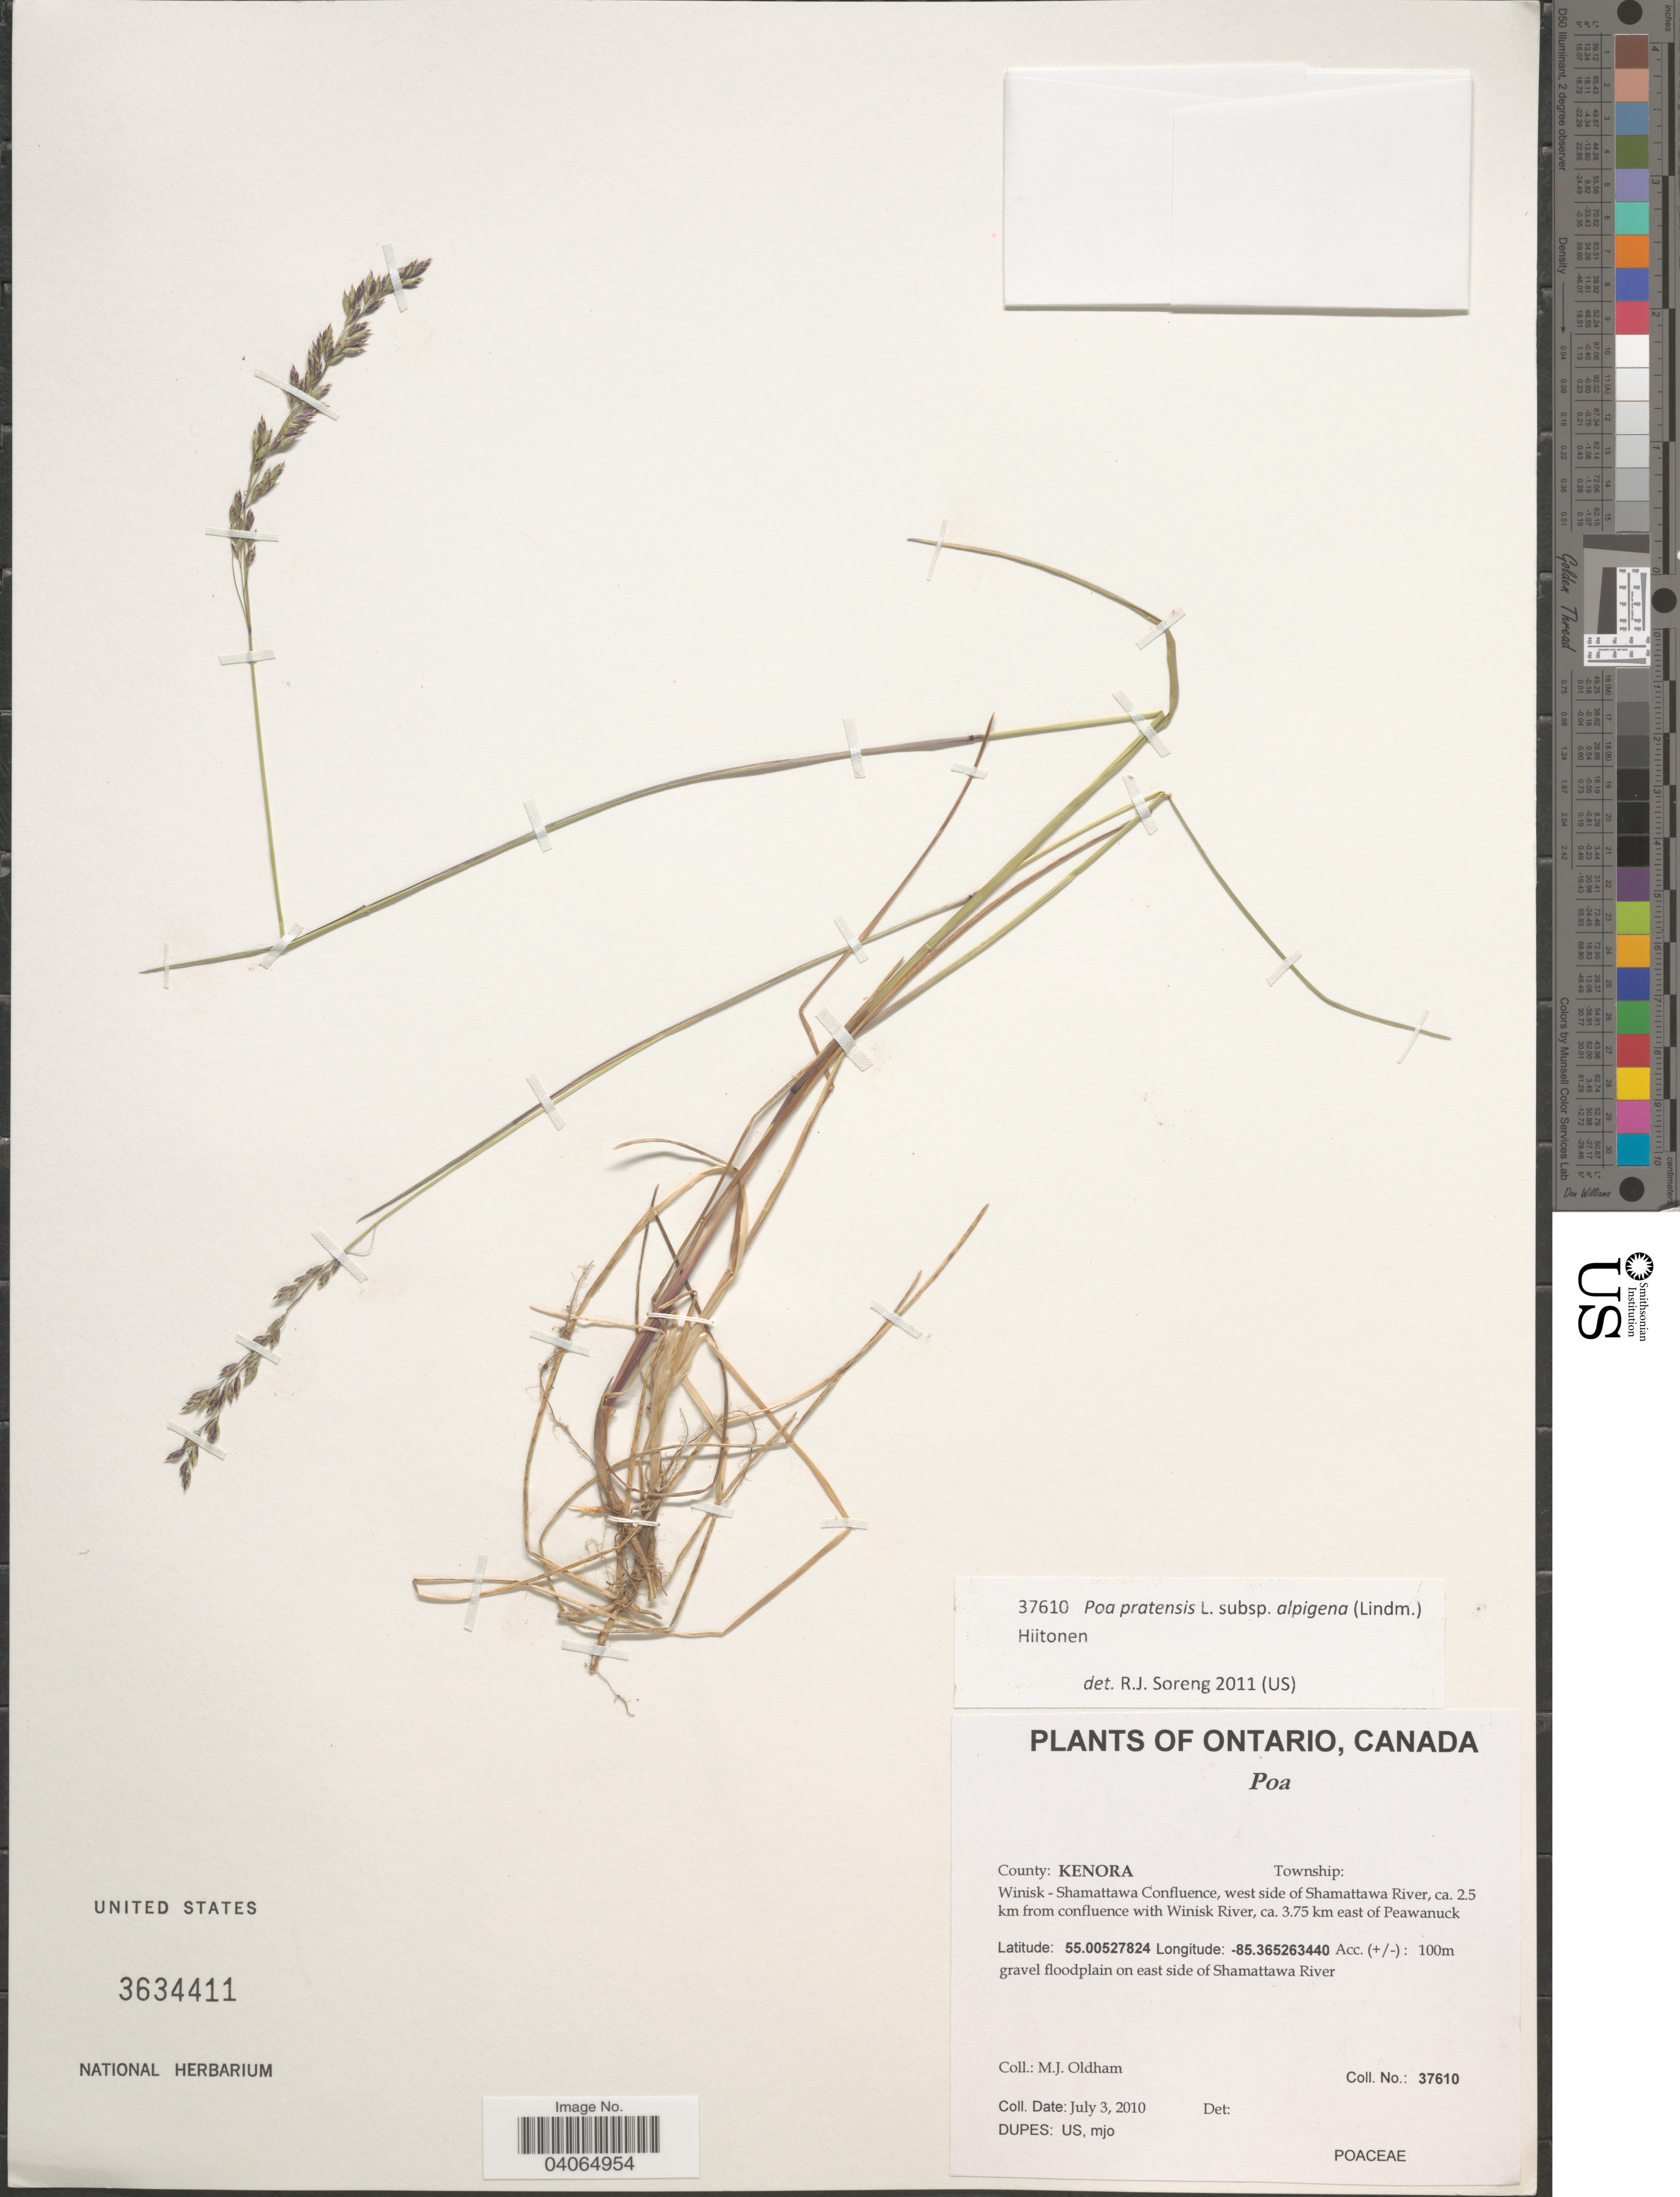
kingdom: Plantae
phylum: Tracheophyta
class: Liliopsida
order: Poales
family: Poaceae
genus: Poa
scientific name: Poa pratensis subsp. alpigena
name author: (Lindm.) Hiitonen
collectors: M. Oldham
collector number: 37610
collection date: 2010-07-03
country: Canada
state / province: Ontario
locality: County: Kenora. Winisk - Shamattawa Confluence, west side of Shamattawa River, ca. 25 km from confluence with Winisk River, ca. 3.75 km east of Peawanuck. Gravel floodplain on east side of Shamattawa River.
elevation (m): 100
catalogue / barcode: US 3634411